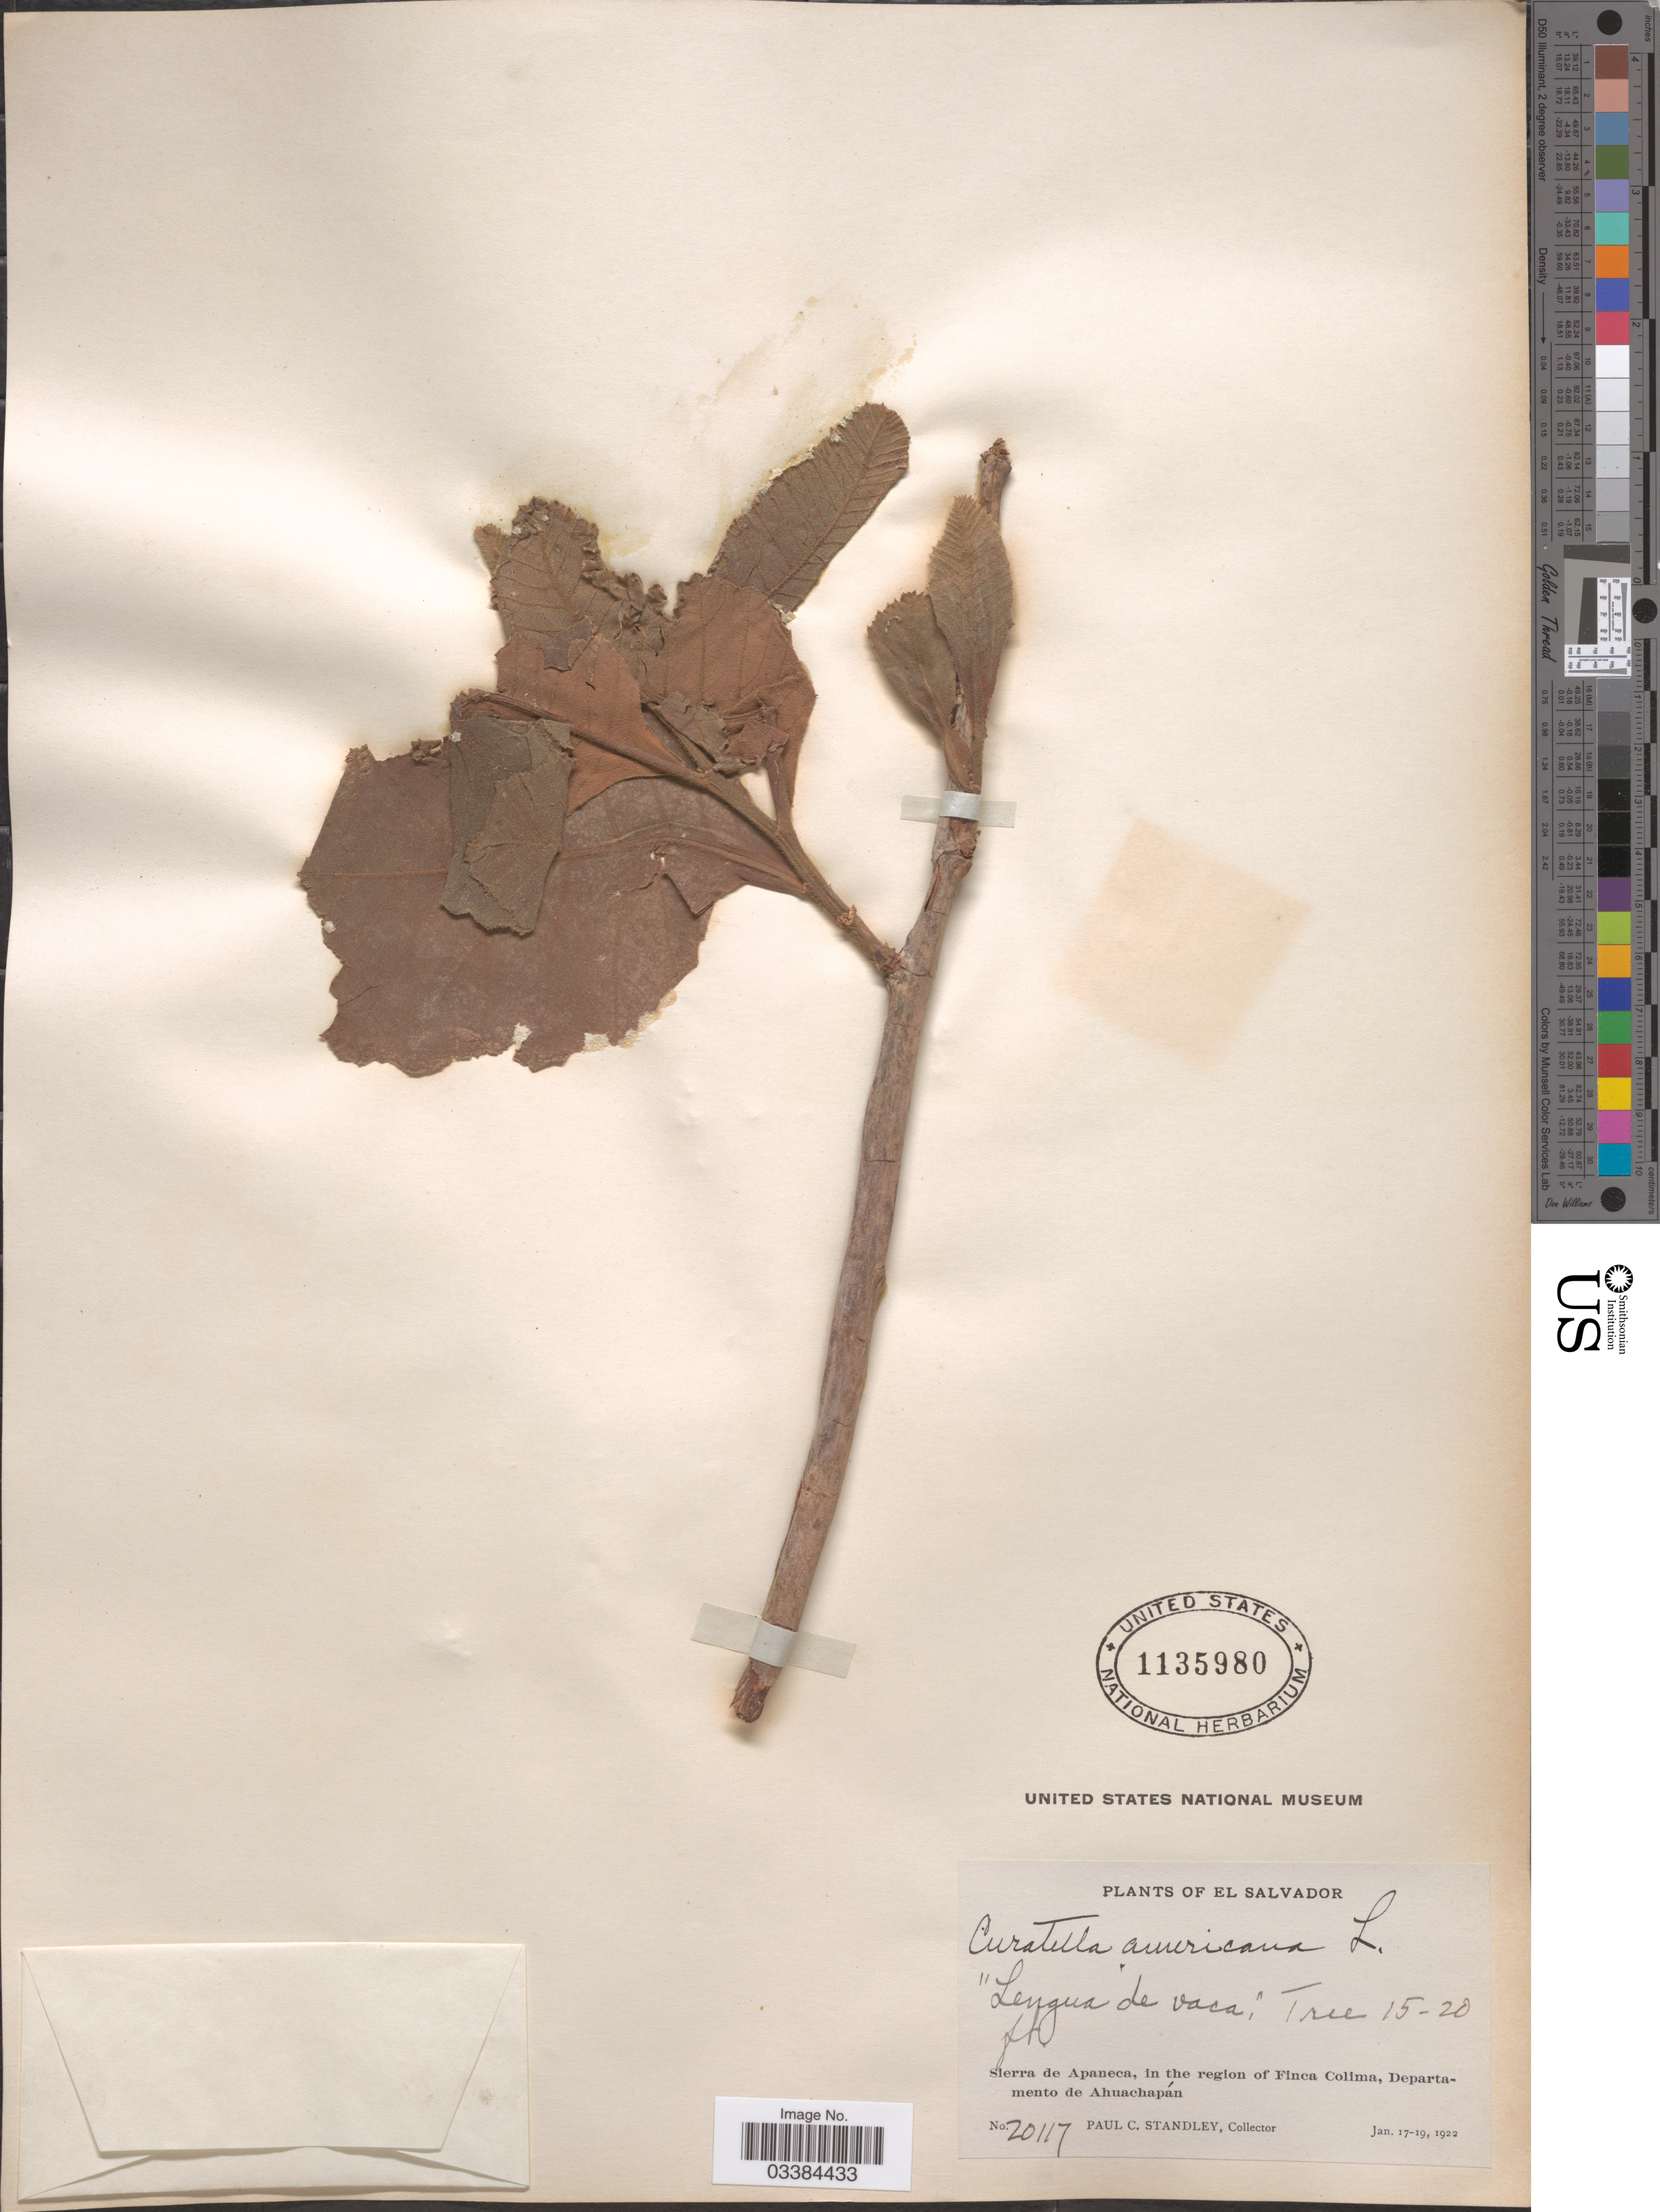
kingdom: Plantae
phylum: Tracheophyta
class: Magnoliopsida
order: Dilleniales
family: Dilleniaceae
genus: Curatella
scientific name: Curatella americana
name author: L.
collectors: P. C. Standley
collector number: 20117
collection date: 1922-01-17/1922-01-19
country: El Salvador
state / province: Ahuachapan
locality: Sierra de Apaneca, in the region of Finca Colima, Departamento de Ahuachapán.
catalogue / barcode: US 1135980